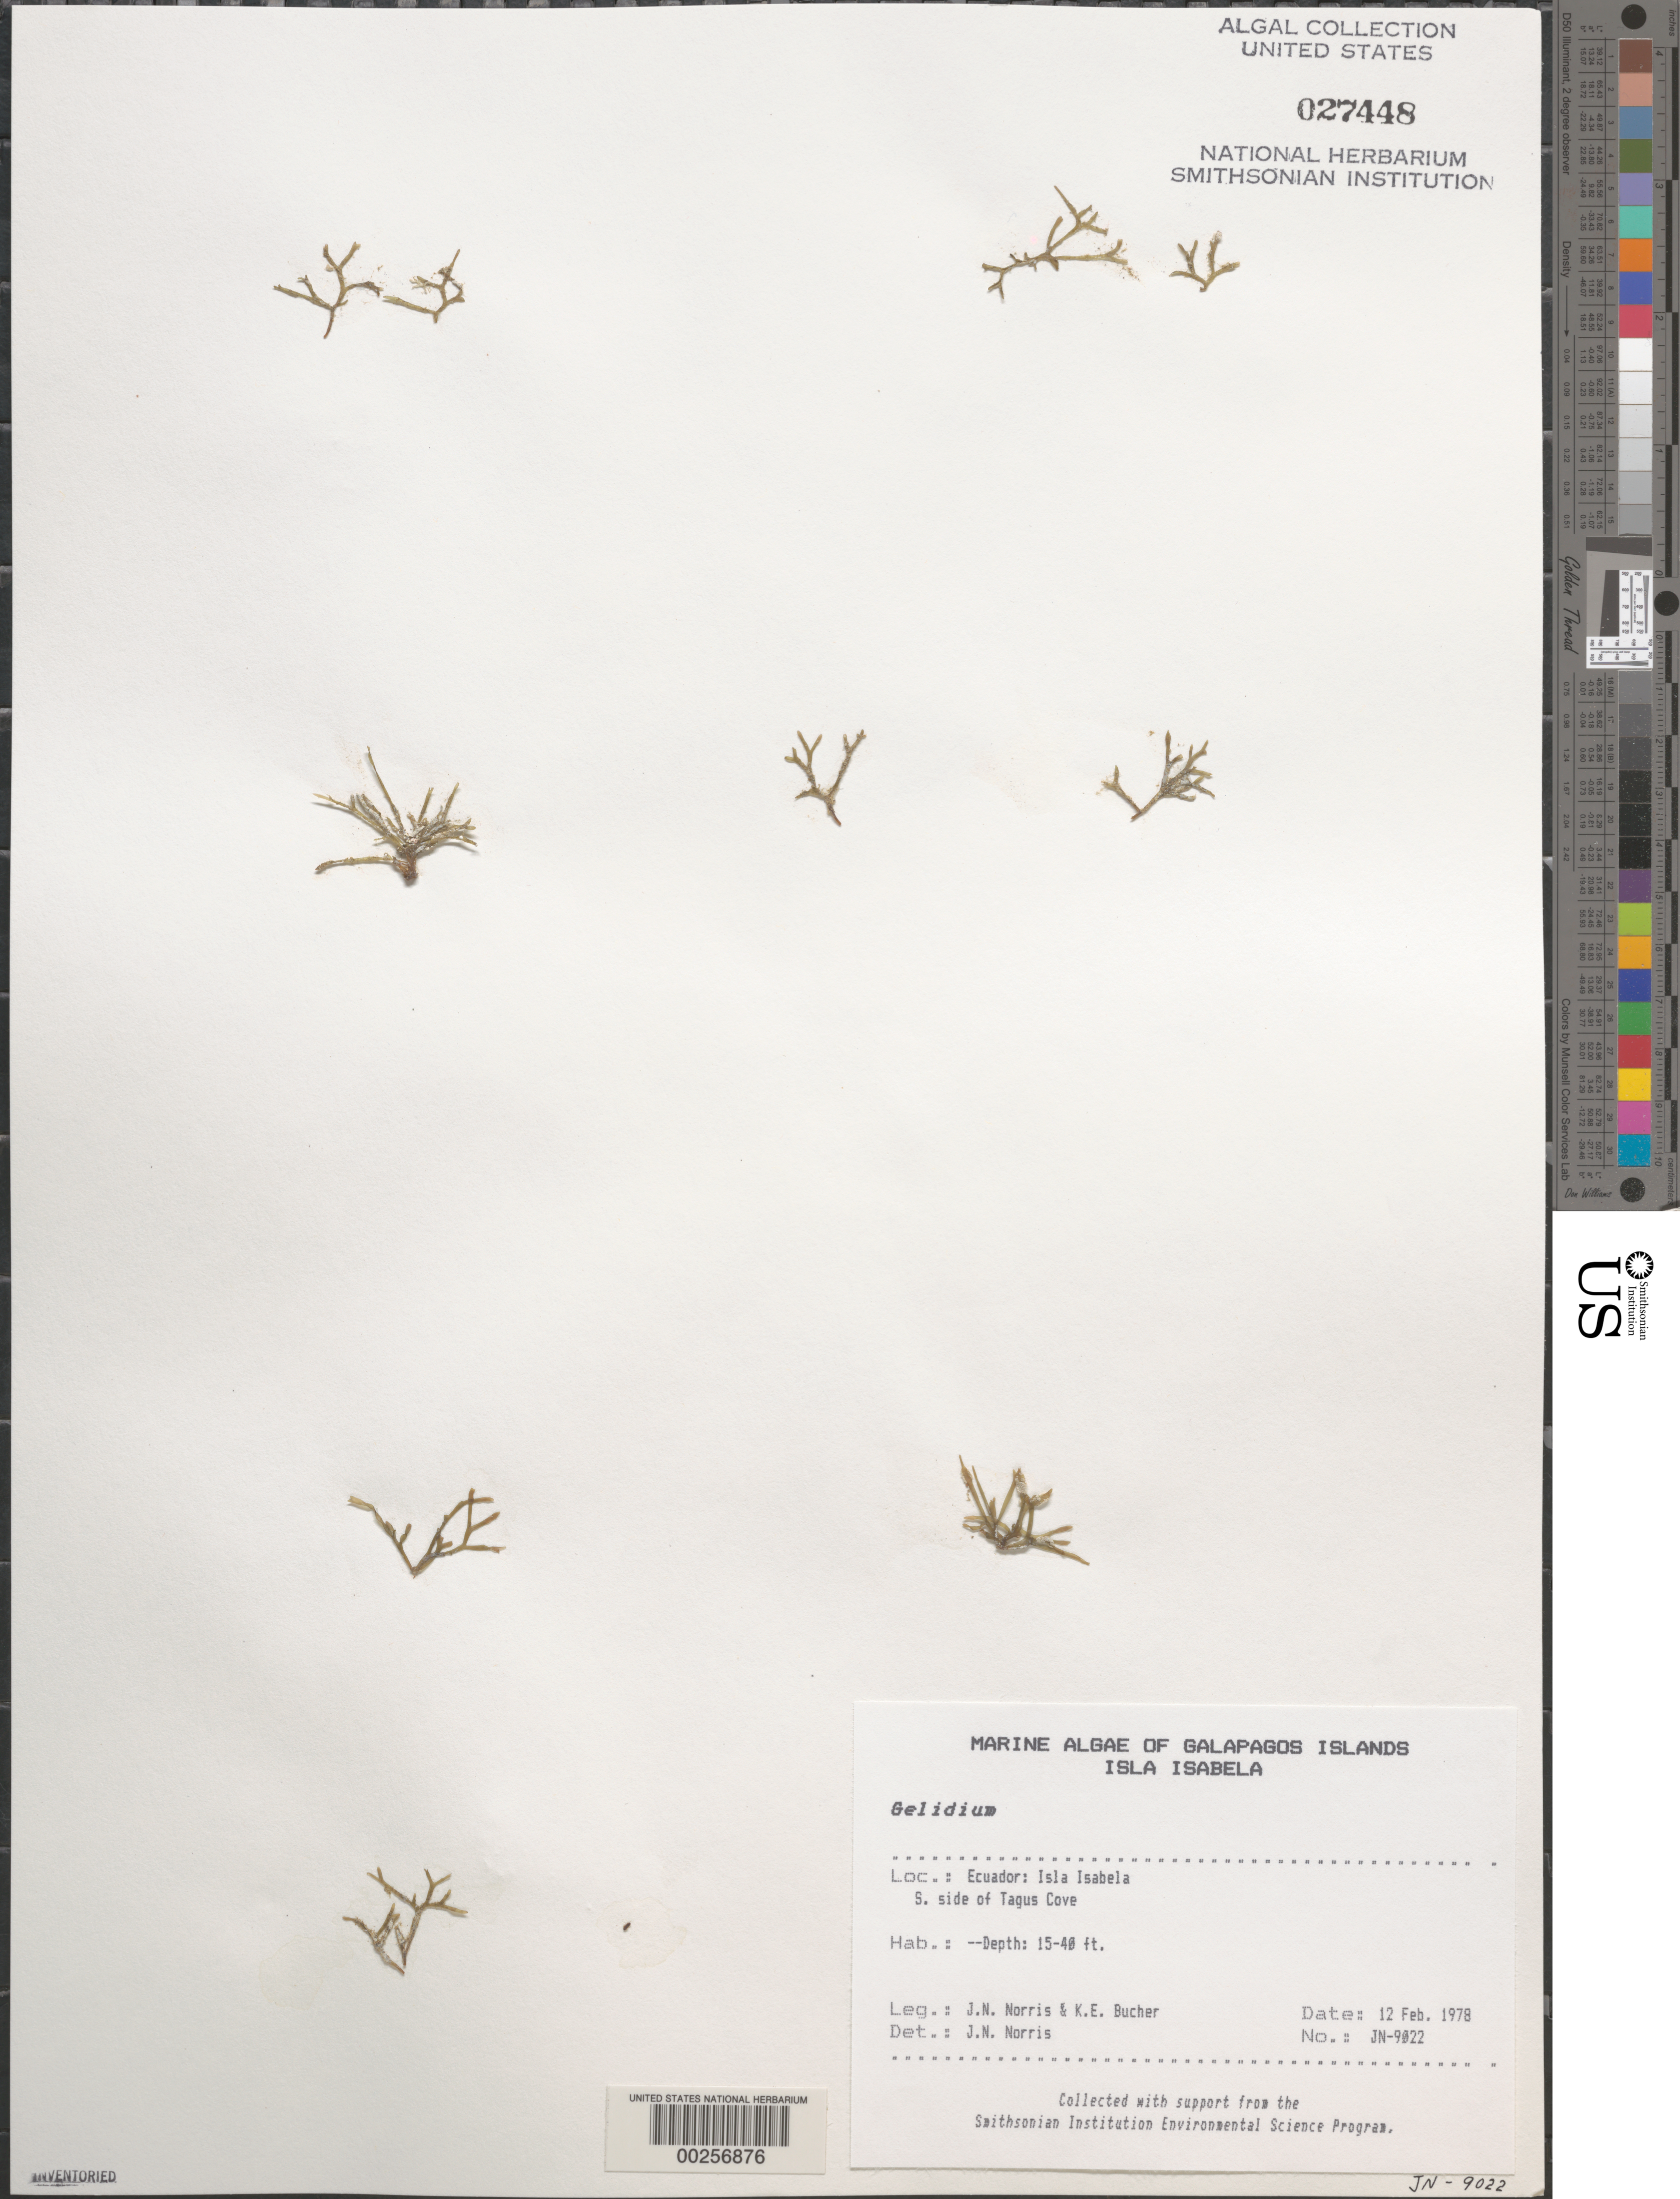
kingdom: Plantae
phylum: Rhodophyta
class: Florideophyceae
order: Gelidiales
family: Gelidiaceae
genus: Gelidium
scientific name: Gelidium sp.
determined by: Norris, James N.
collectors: J. N. Norris & K. E. Bucher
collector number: JN-9022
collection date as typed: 12 Feb 1978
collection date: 1978-02-12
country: Ecuador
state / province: Colón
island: Isabela [Albemarle]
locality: Tagus Cove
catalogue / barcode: US 27448